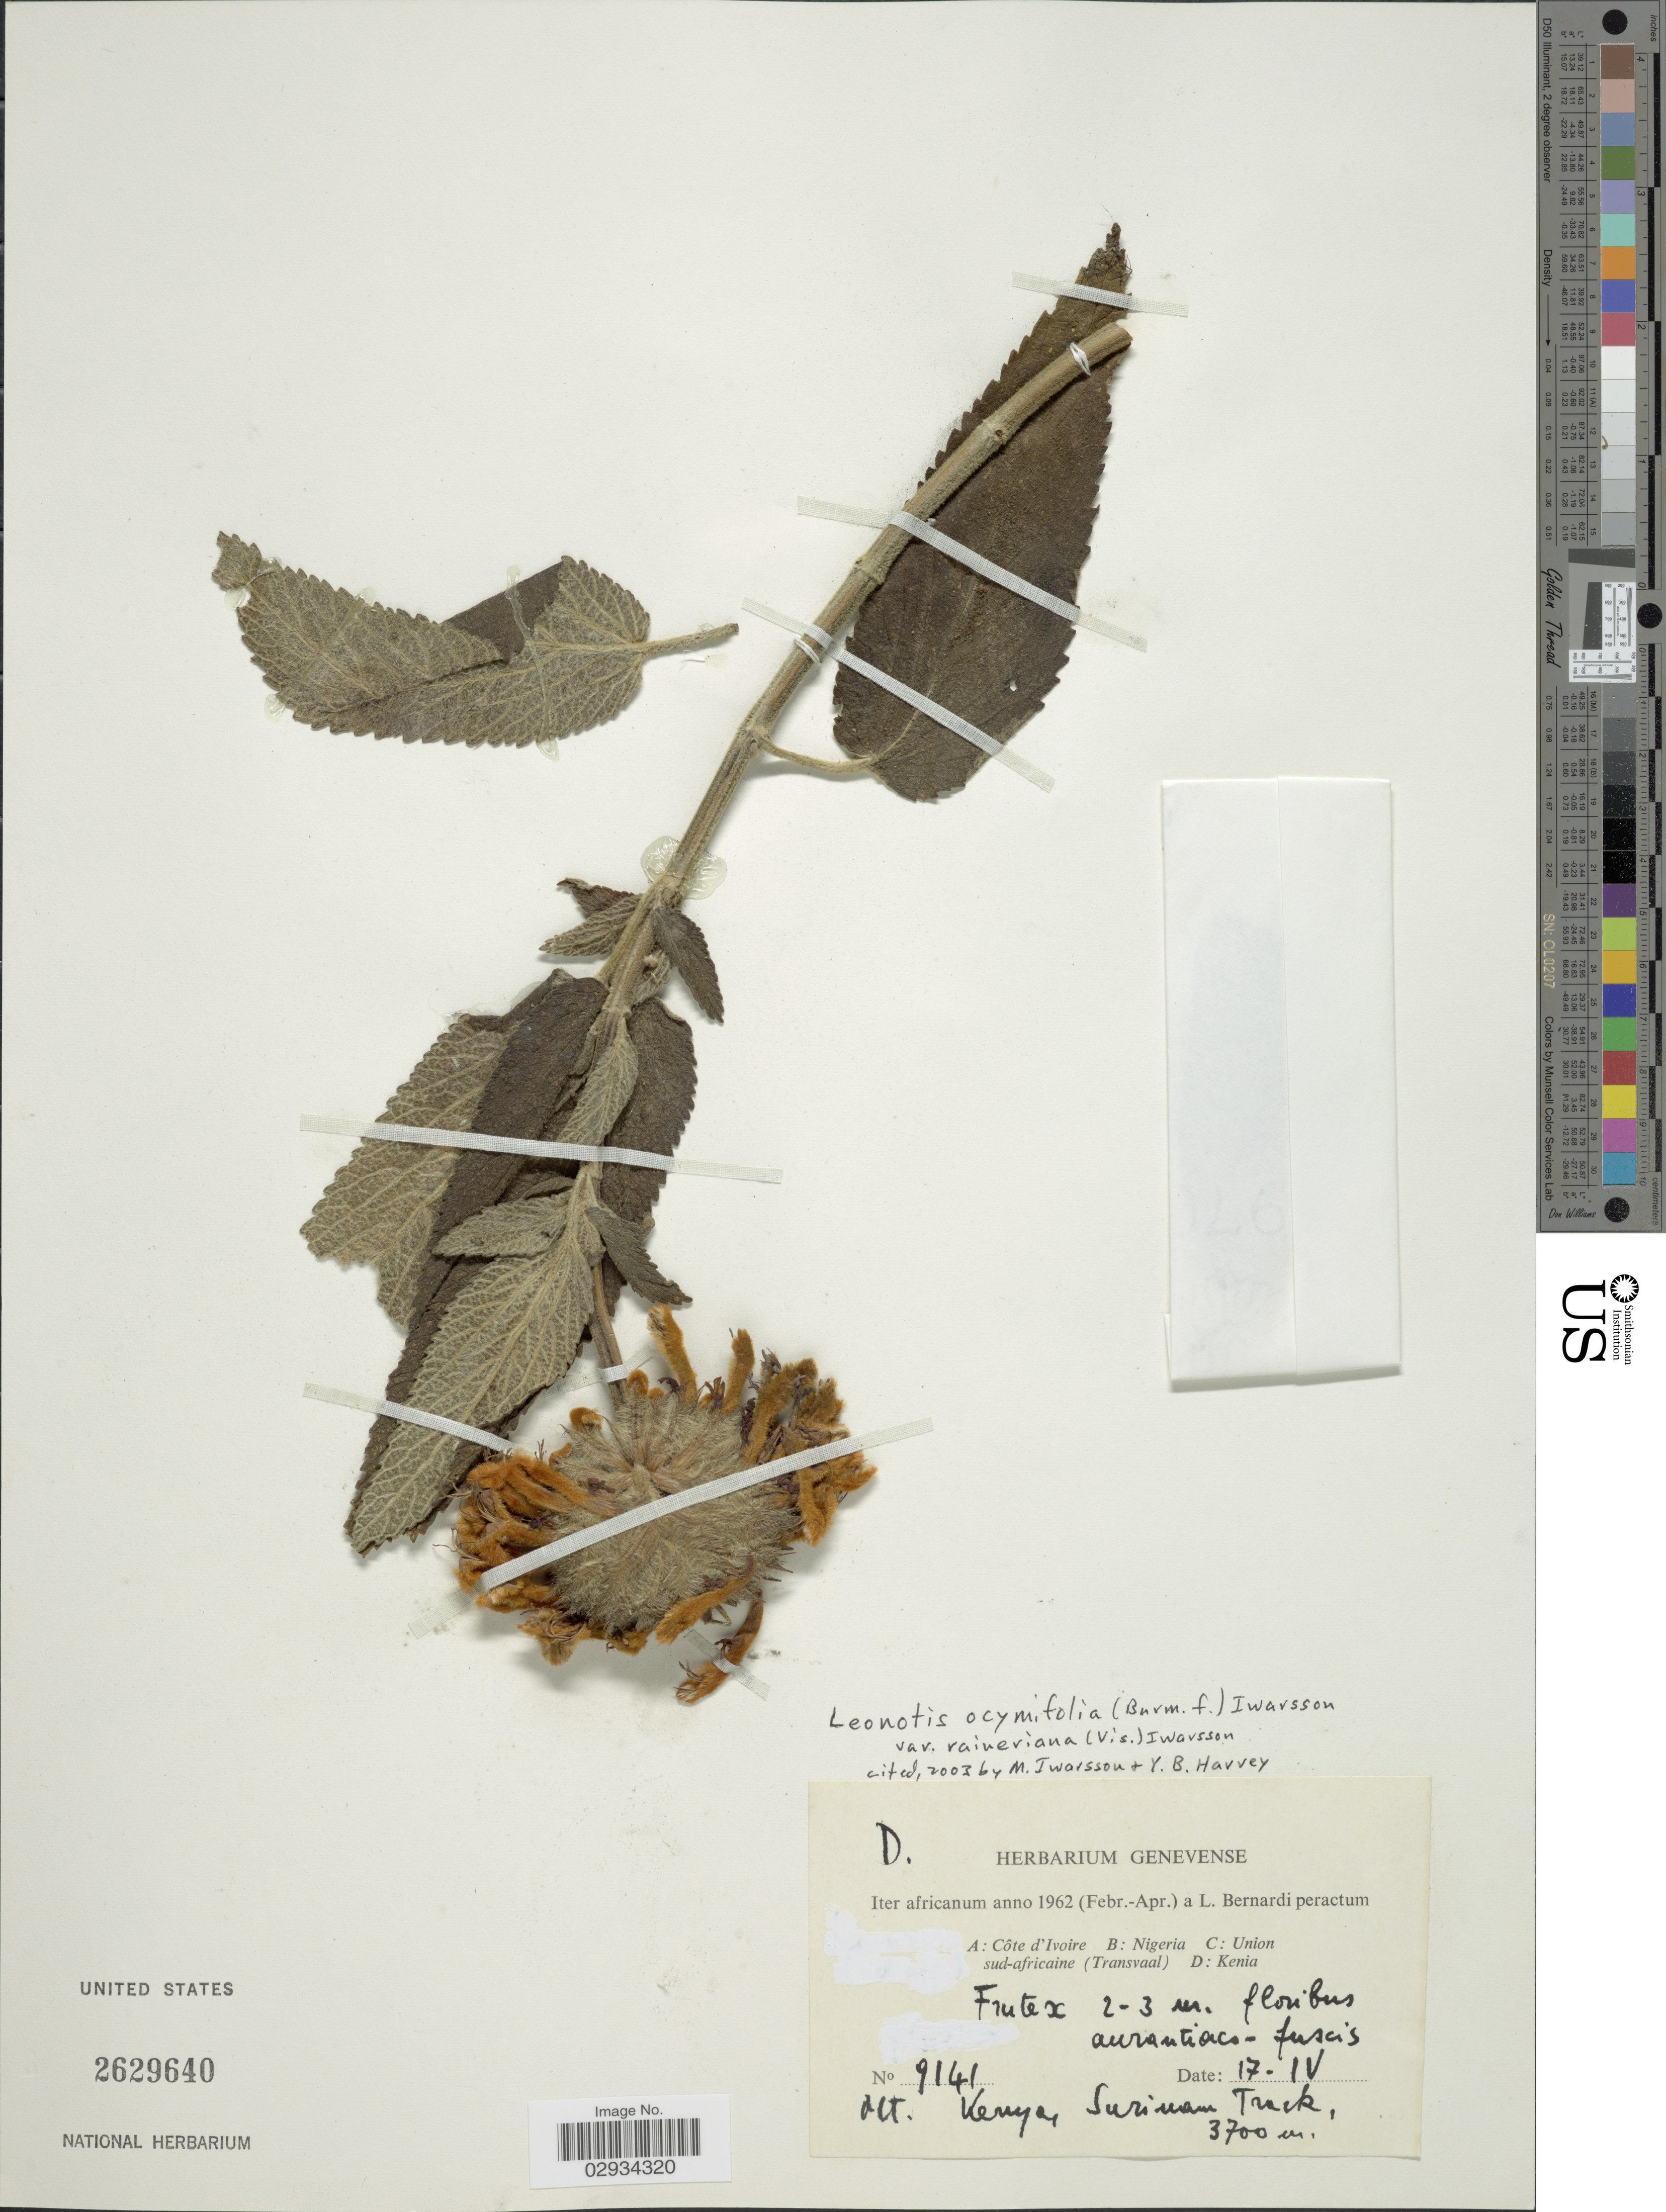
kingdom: Plantae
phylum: Tracheophyta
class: Magnoliopsida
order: Lamiales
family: Lamiaceae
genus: Leonotis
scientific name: Leonotis ocymifolia var. raineriana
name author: Iwarsson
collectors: L. Bernardi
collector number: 9141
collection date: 1962-04-17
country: Kenya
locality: Kenyas surinam Track.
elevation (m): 3700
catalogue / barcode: US 2629640